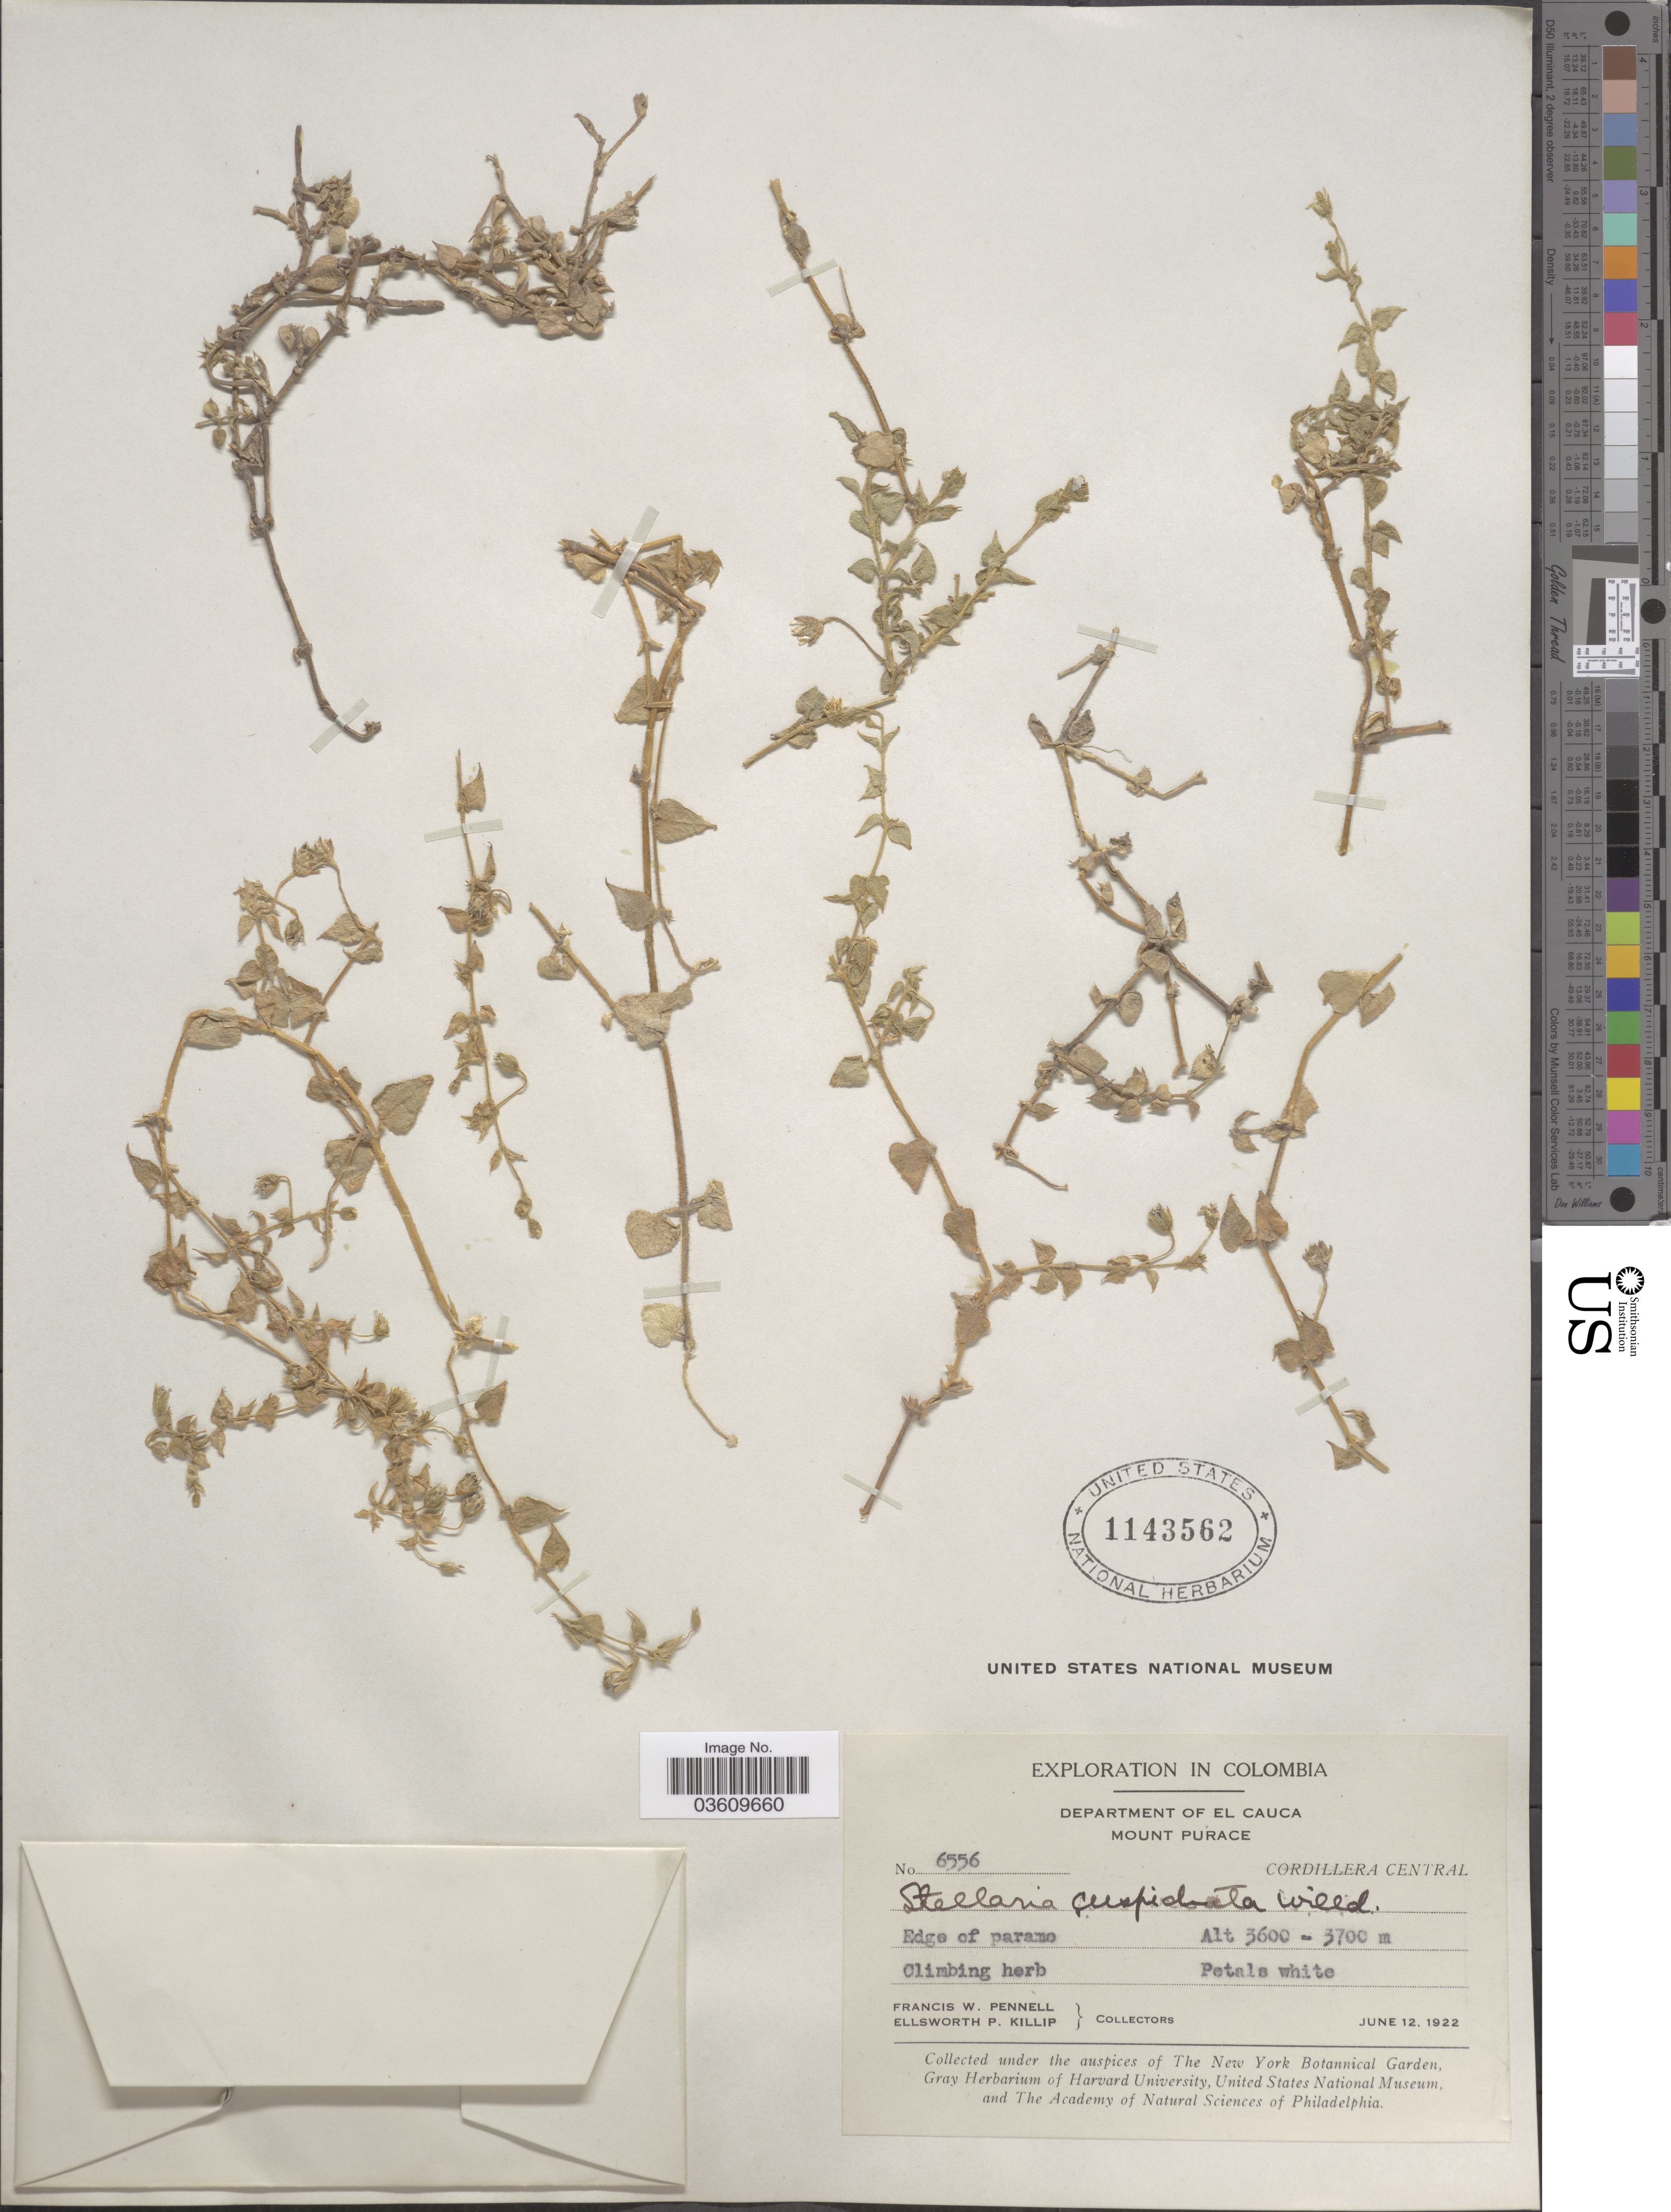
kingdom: Plantae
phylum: Tracheophyta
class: Magnoliopsida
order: Caryophyllales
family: Caryophyllaceae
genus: Stellaria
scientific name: Stellaria cuspidata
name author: Willd. ex Schltdl.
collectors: F. W. Pennell & E. P. Killip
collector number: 6556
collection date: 1922-06-12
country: Colombia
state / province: Cauca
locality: Department of El Cauca. Mount Purace. Cordillera Central.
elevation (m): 3600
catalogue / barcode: US 1143562